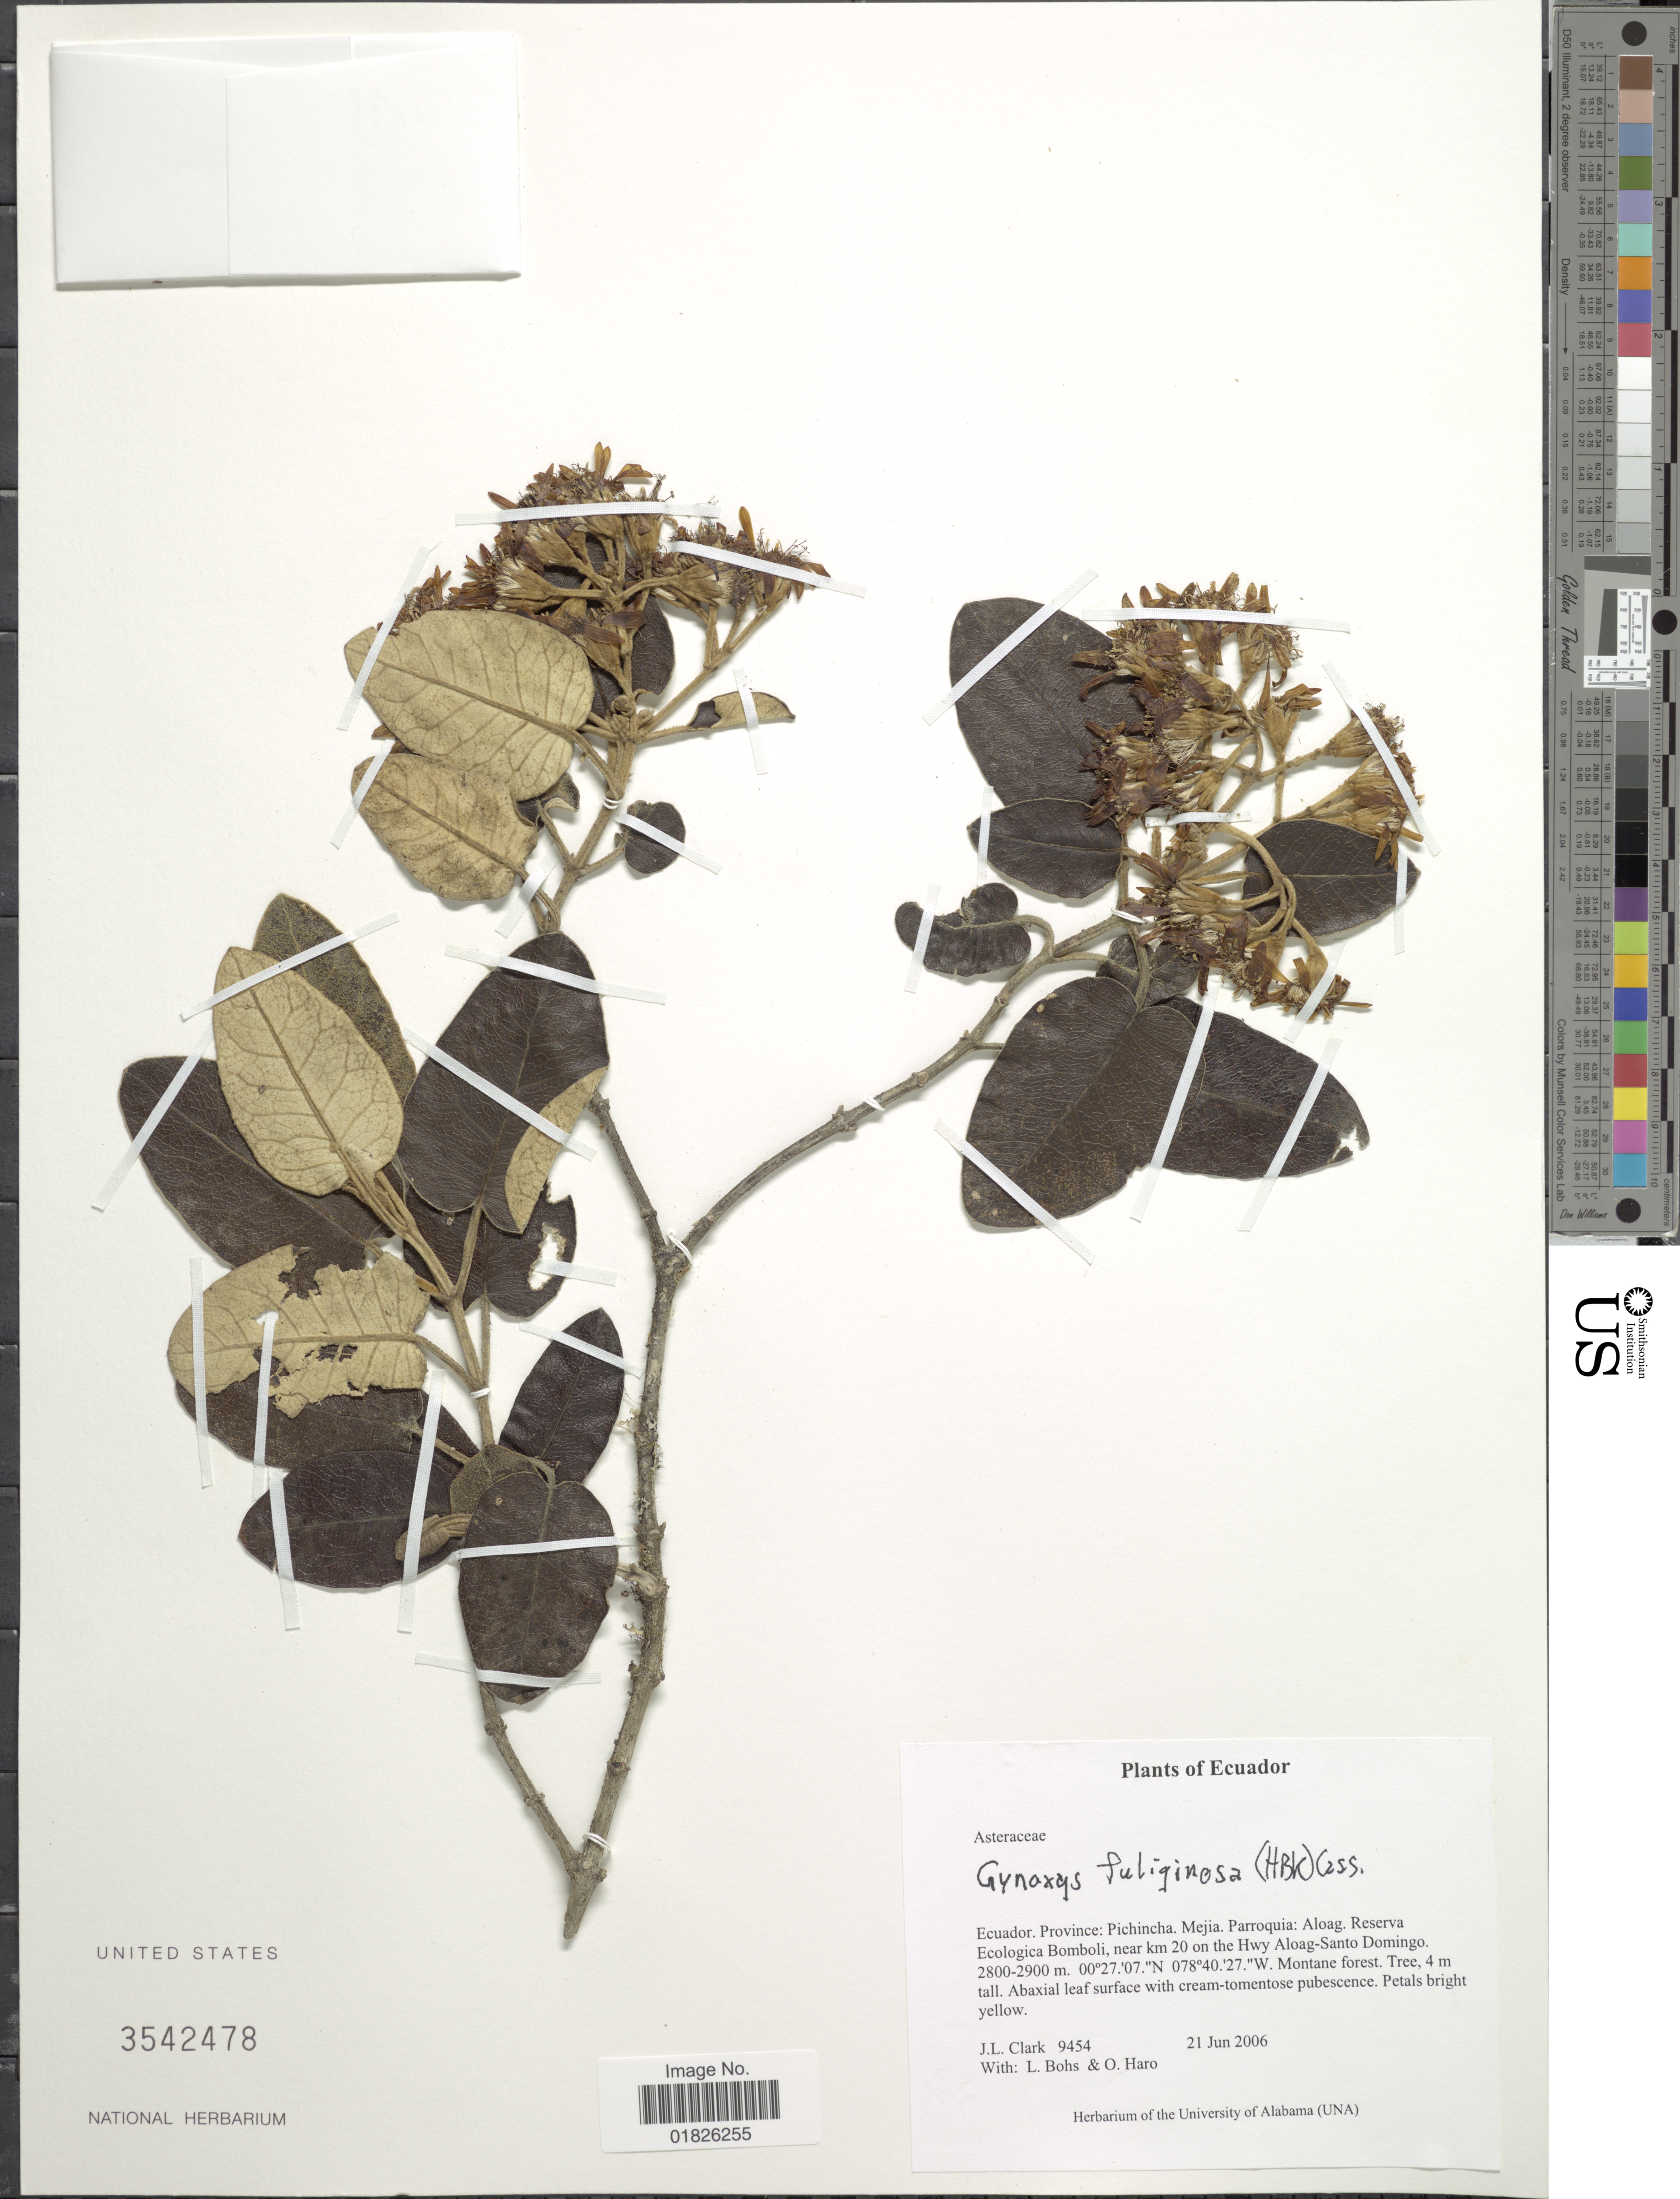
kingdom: Plantae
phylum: Tracheophyta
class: Magnoliopsida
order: Asterales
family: Asteraceae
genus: Gynoxys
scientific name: Gynoxys fuliginosa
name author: Cass.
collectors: J. L. Clark, L. A. Bohs & O. Haro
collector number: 9454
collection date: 2006-06-21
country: Ecuador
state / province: Pichincha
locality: Mejia, Parroquia: Aloag, Reserva Ecologica Bomboli, near km 20 on the Hwy Aloag-Santo Domingo.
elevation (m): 2800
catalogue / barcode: US 3542478